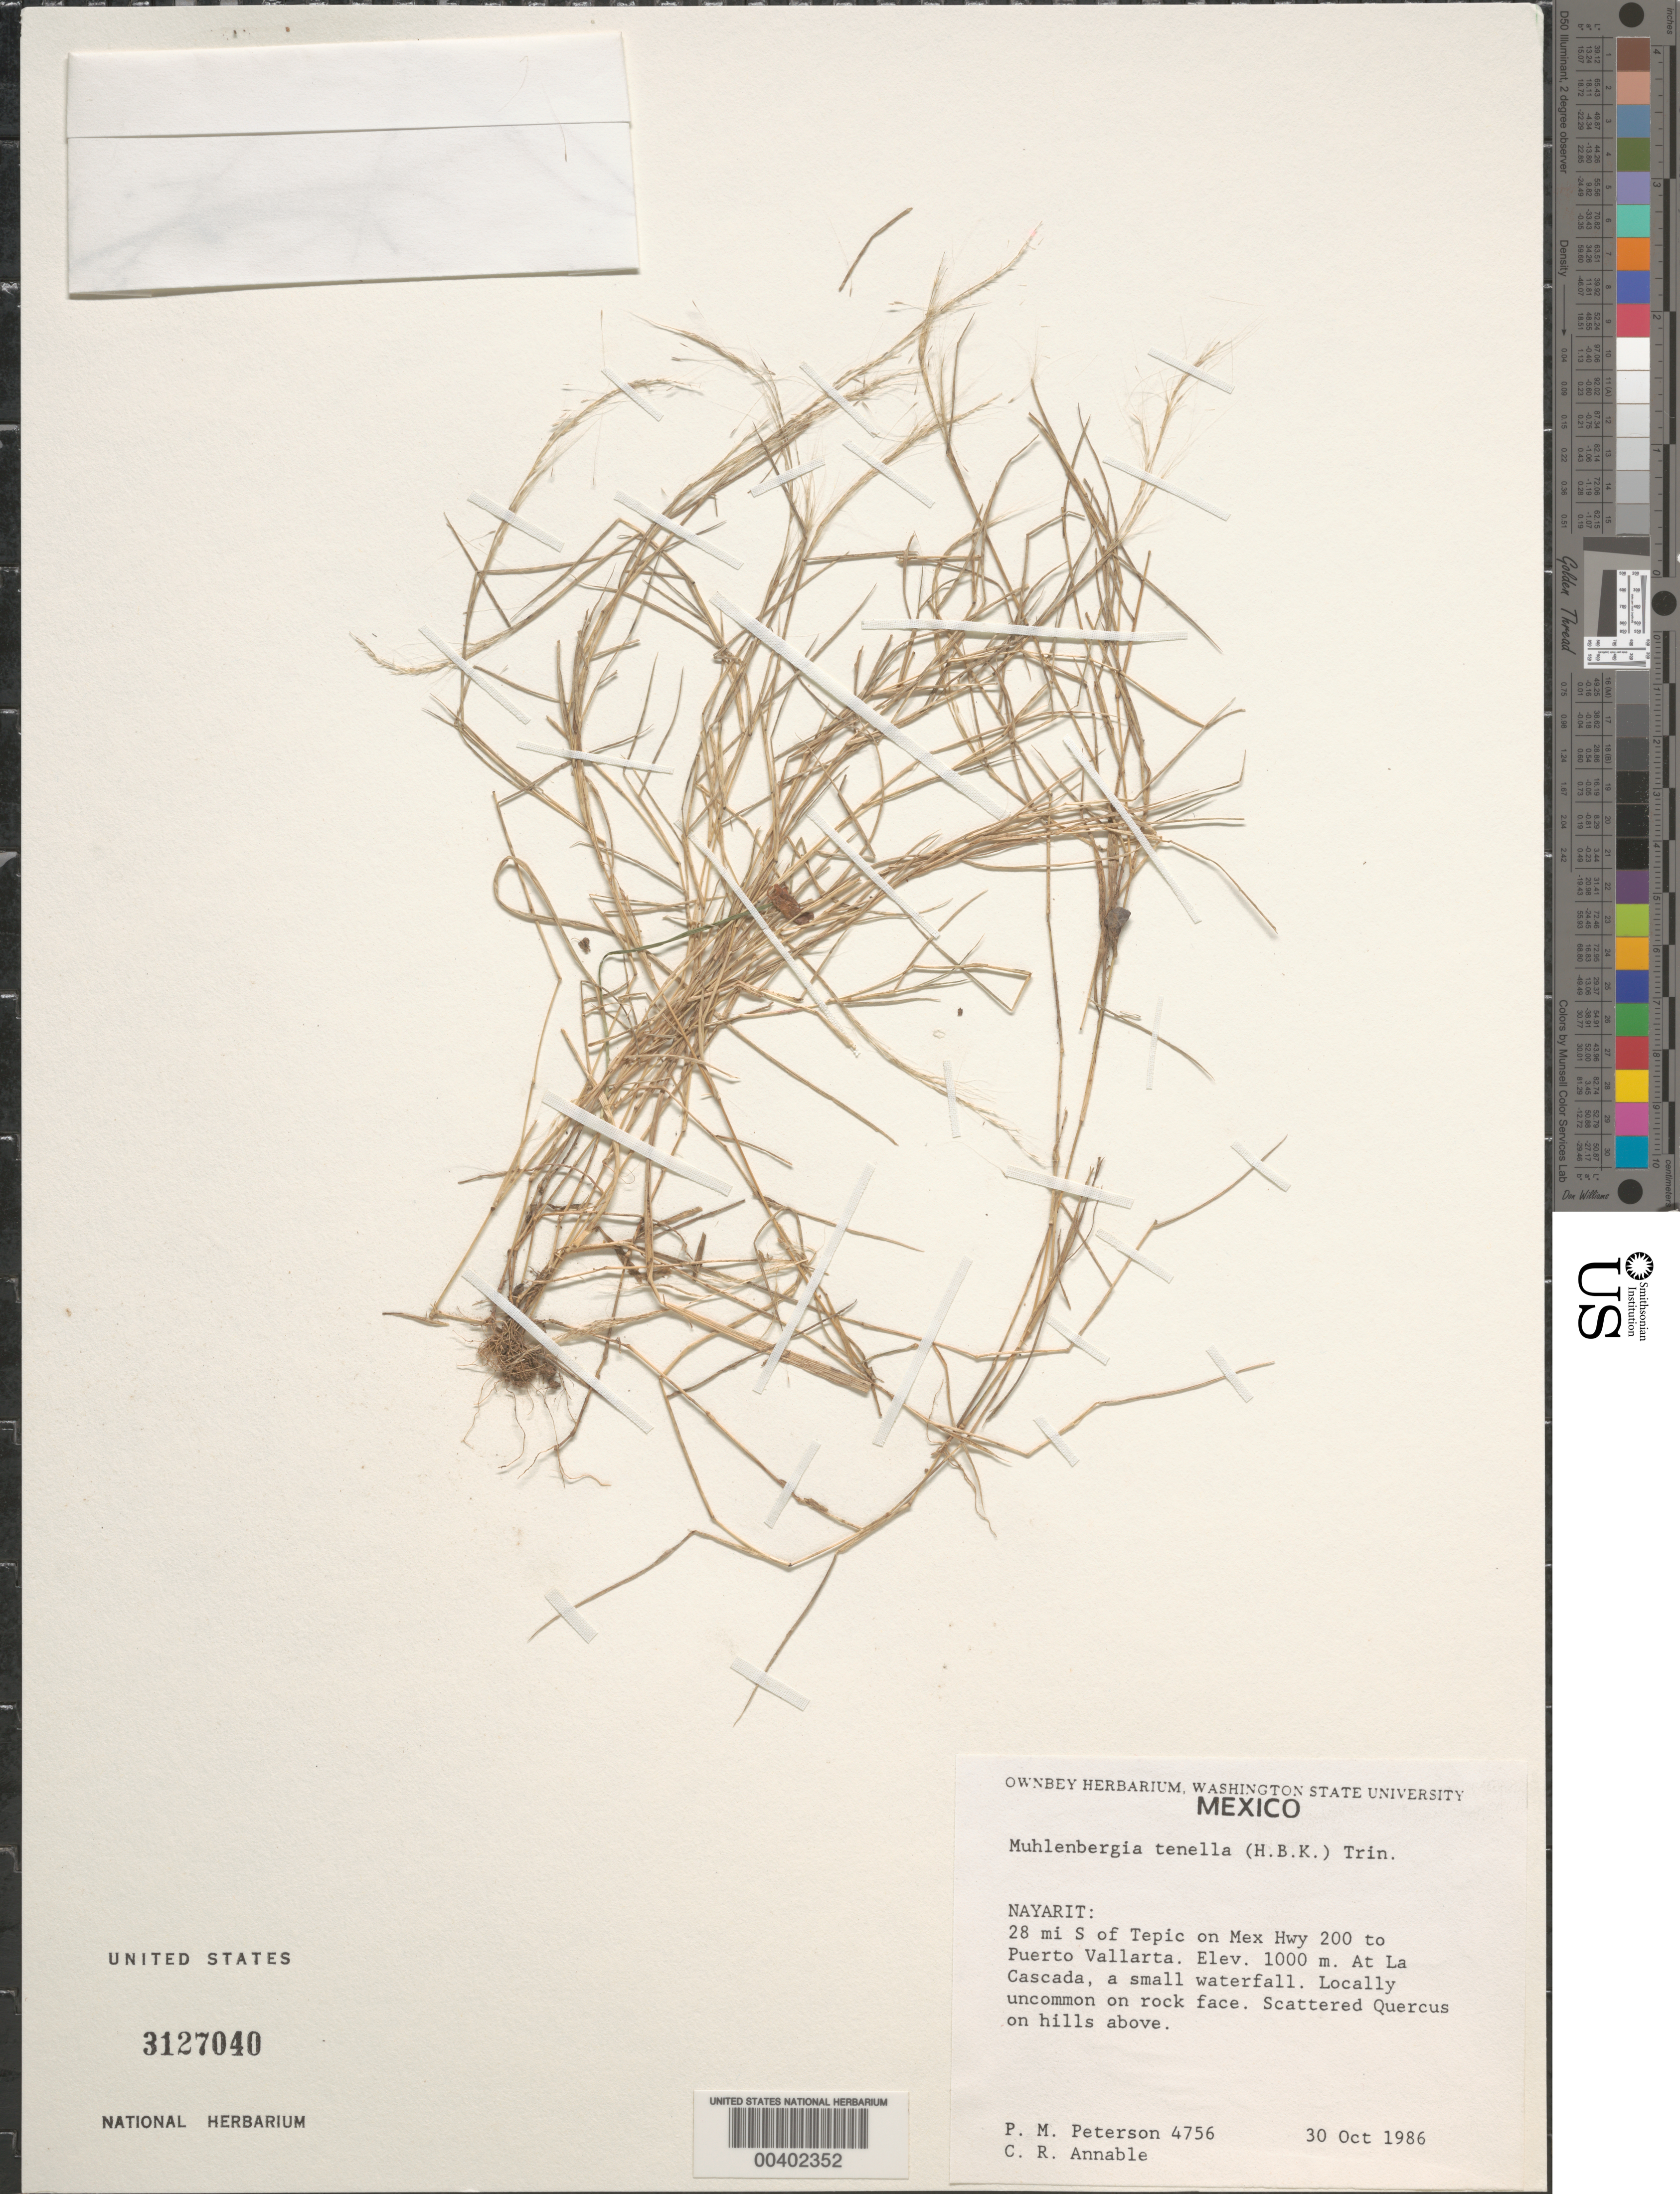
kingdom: Plantae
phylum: Tracheophyta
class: Liliopsida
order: Poales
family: Poaceae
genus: Muhlenbergia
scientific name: Muhlenbergia tenella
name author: (Kunth) Trin.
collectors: P. M. Peterson & C. R. Annable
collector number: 04756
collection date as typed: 30 Oct 1986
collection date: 1986-10-30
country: Mexico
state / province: Nayarit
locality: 28 miles S of Tepic on Mex 200 to Puerto Vallarta. At Las Cascada.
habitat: Small waterfall on rock face. Scattered Quercus on hills above.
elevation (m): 1000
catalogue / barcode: US 3127040